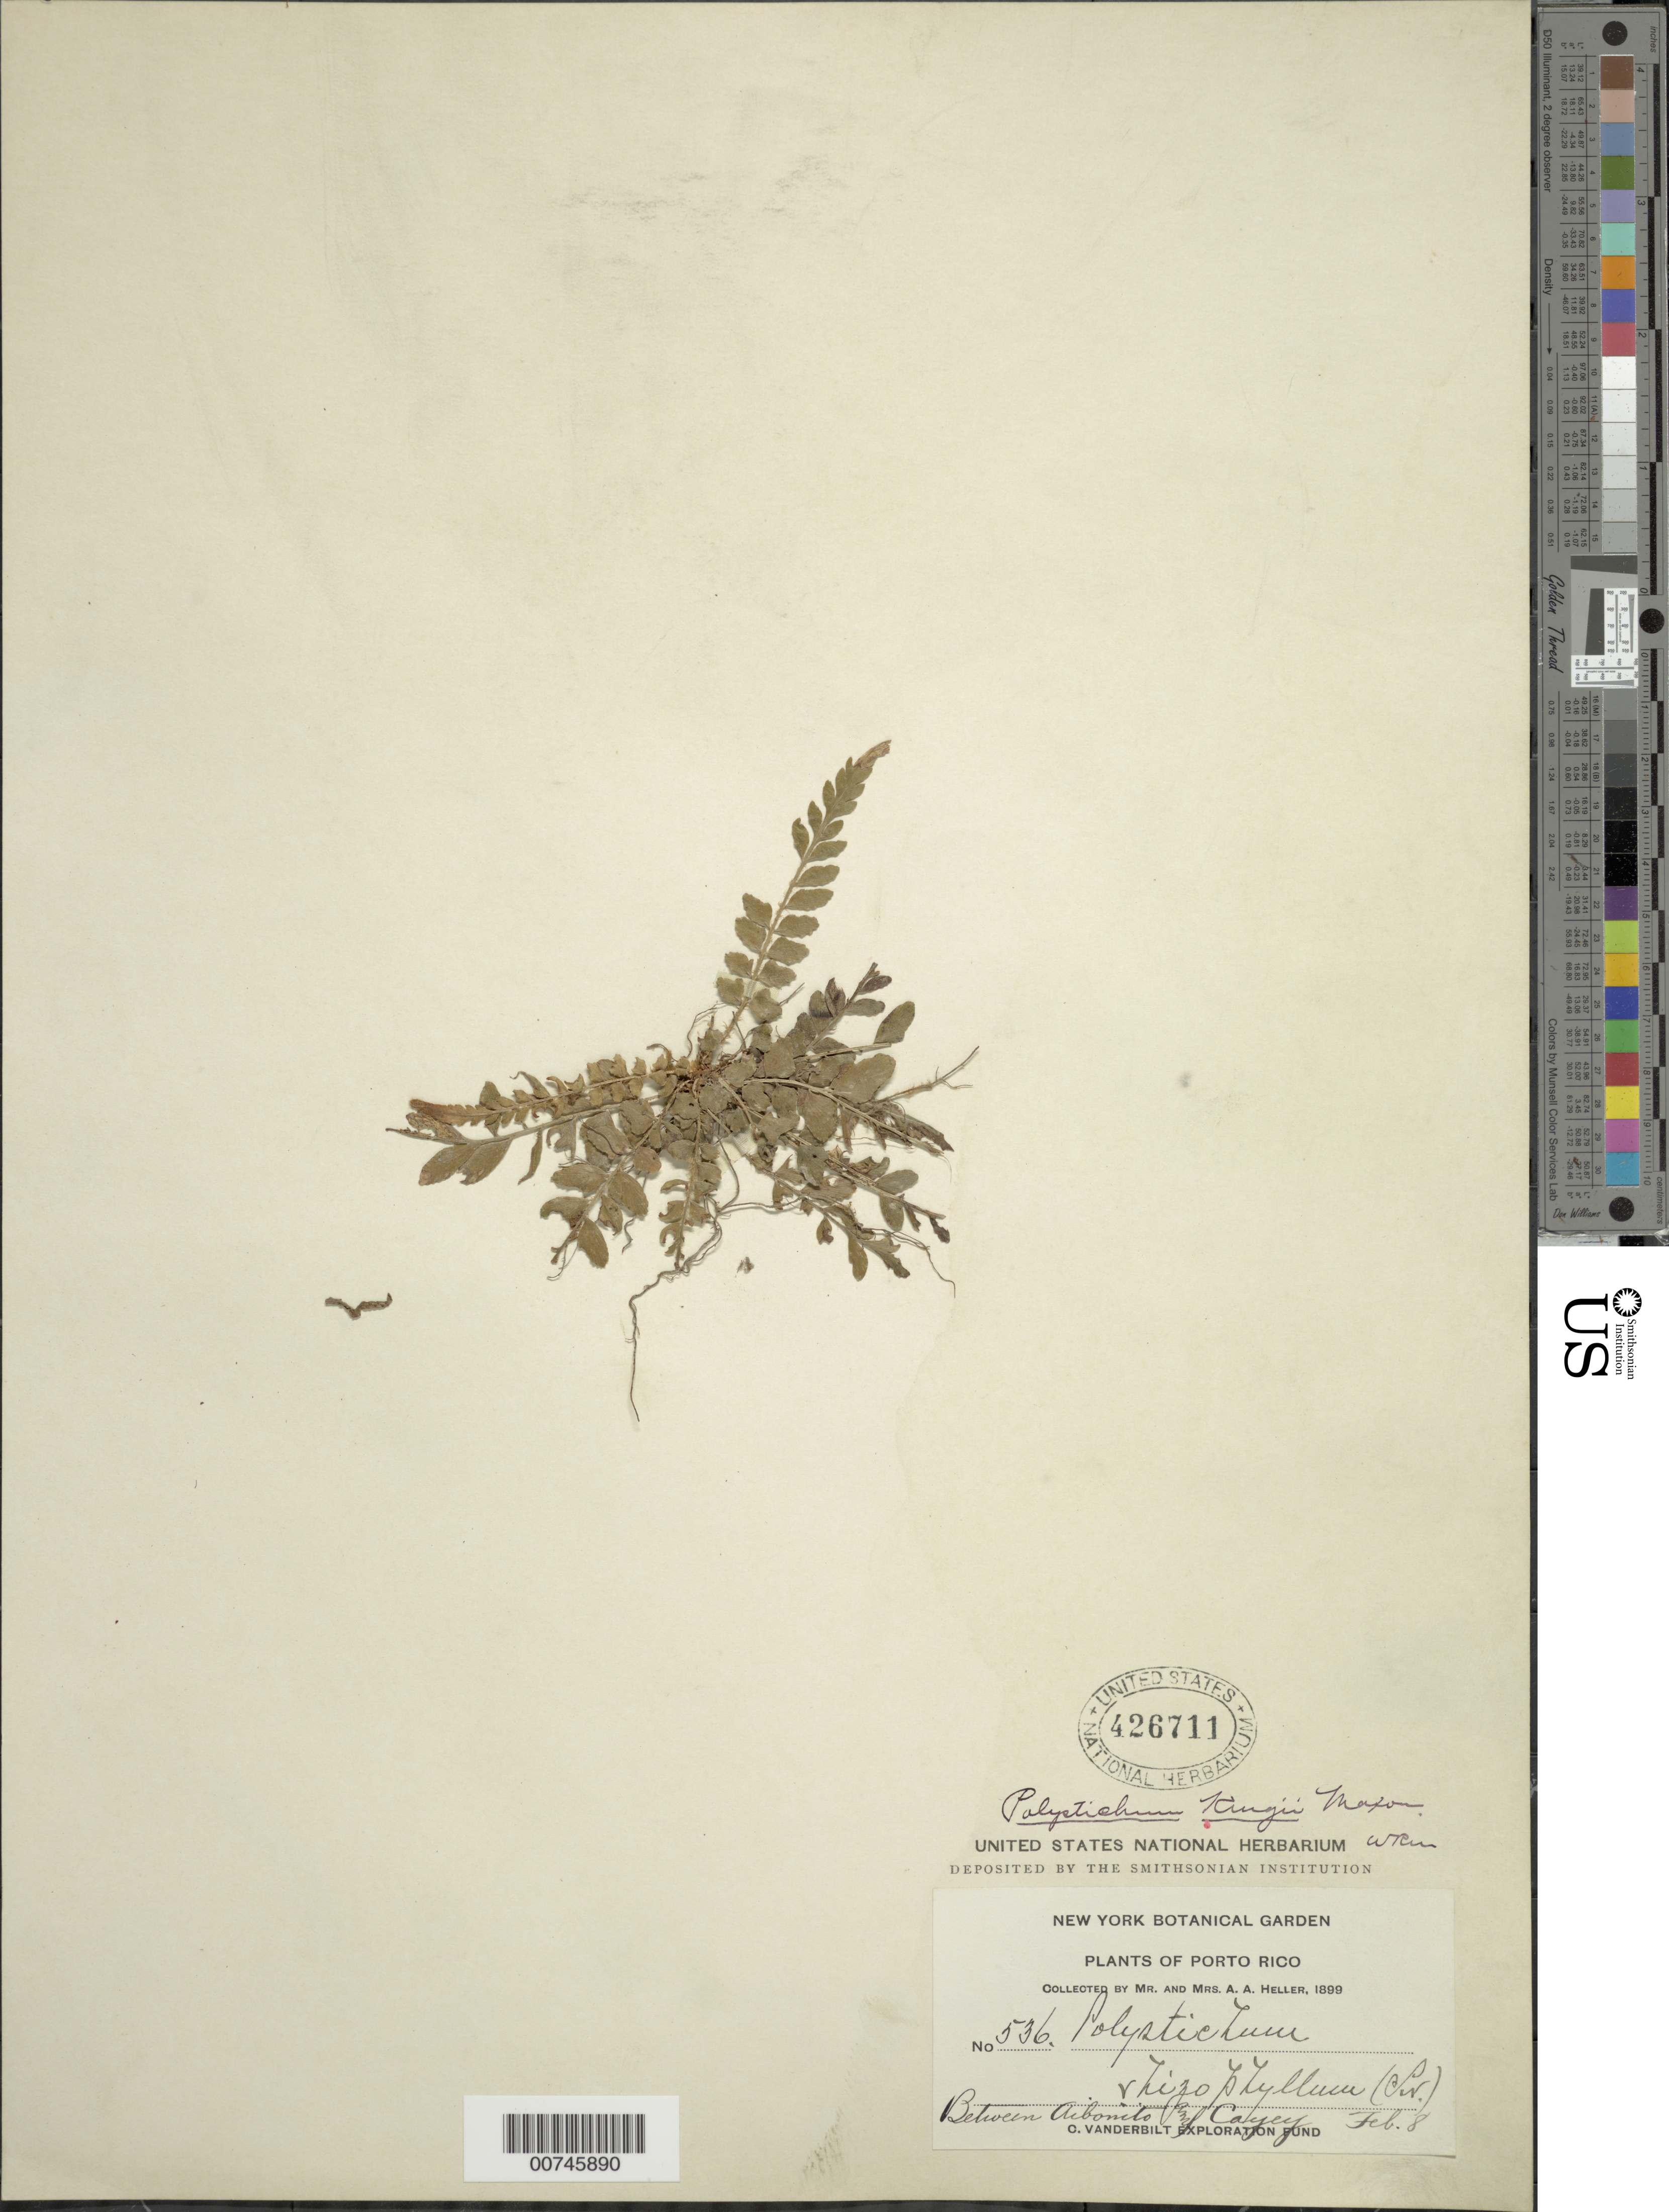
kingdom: Plantae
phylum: Tracheophyta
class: Polypodiopsida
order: Polypodiales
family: Dryopteridaceae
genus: Polystichum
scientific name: Polystichum rhizophyllum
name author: (Sw.) C. Presl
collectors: A. A. Heller & E. G. Heller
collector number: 536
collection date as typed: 08 Feb 1899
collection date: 1899-02-08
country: Puerto Rico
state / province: Abonito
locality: Between Aibonito and Cayey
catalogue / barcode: US 426711